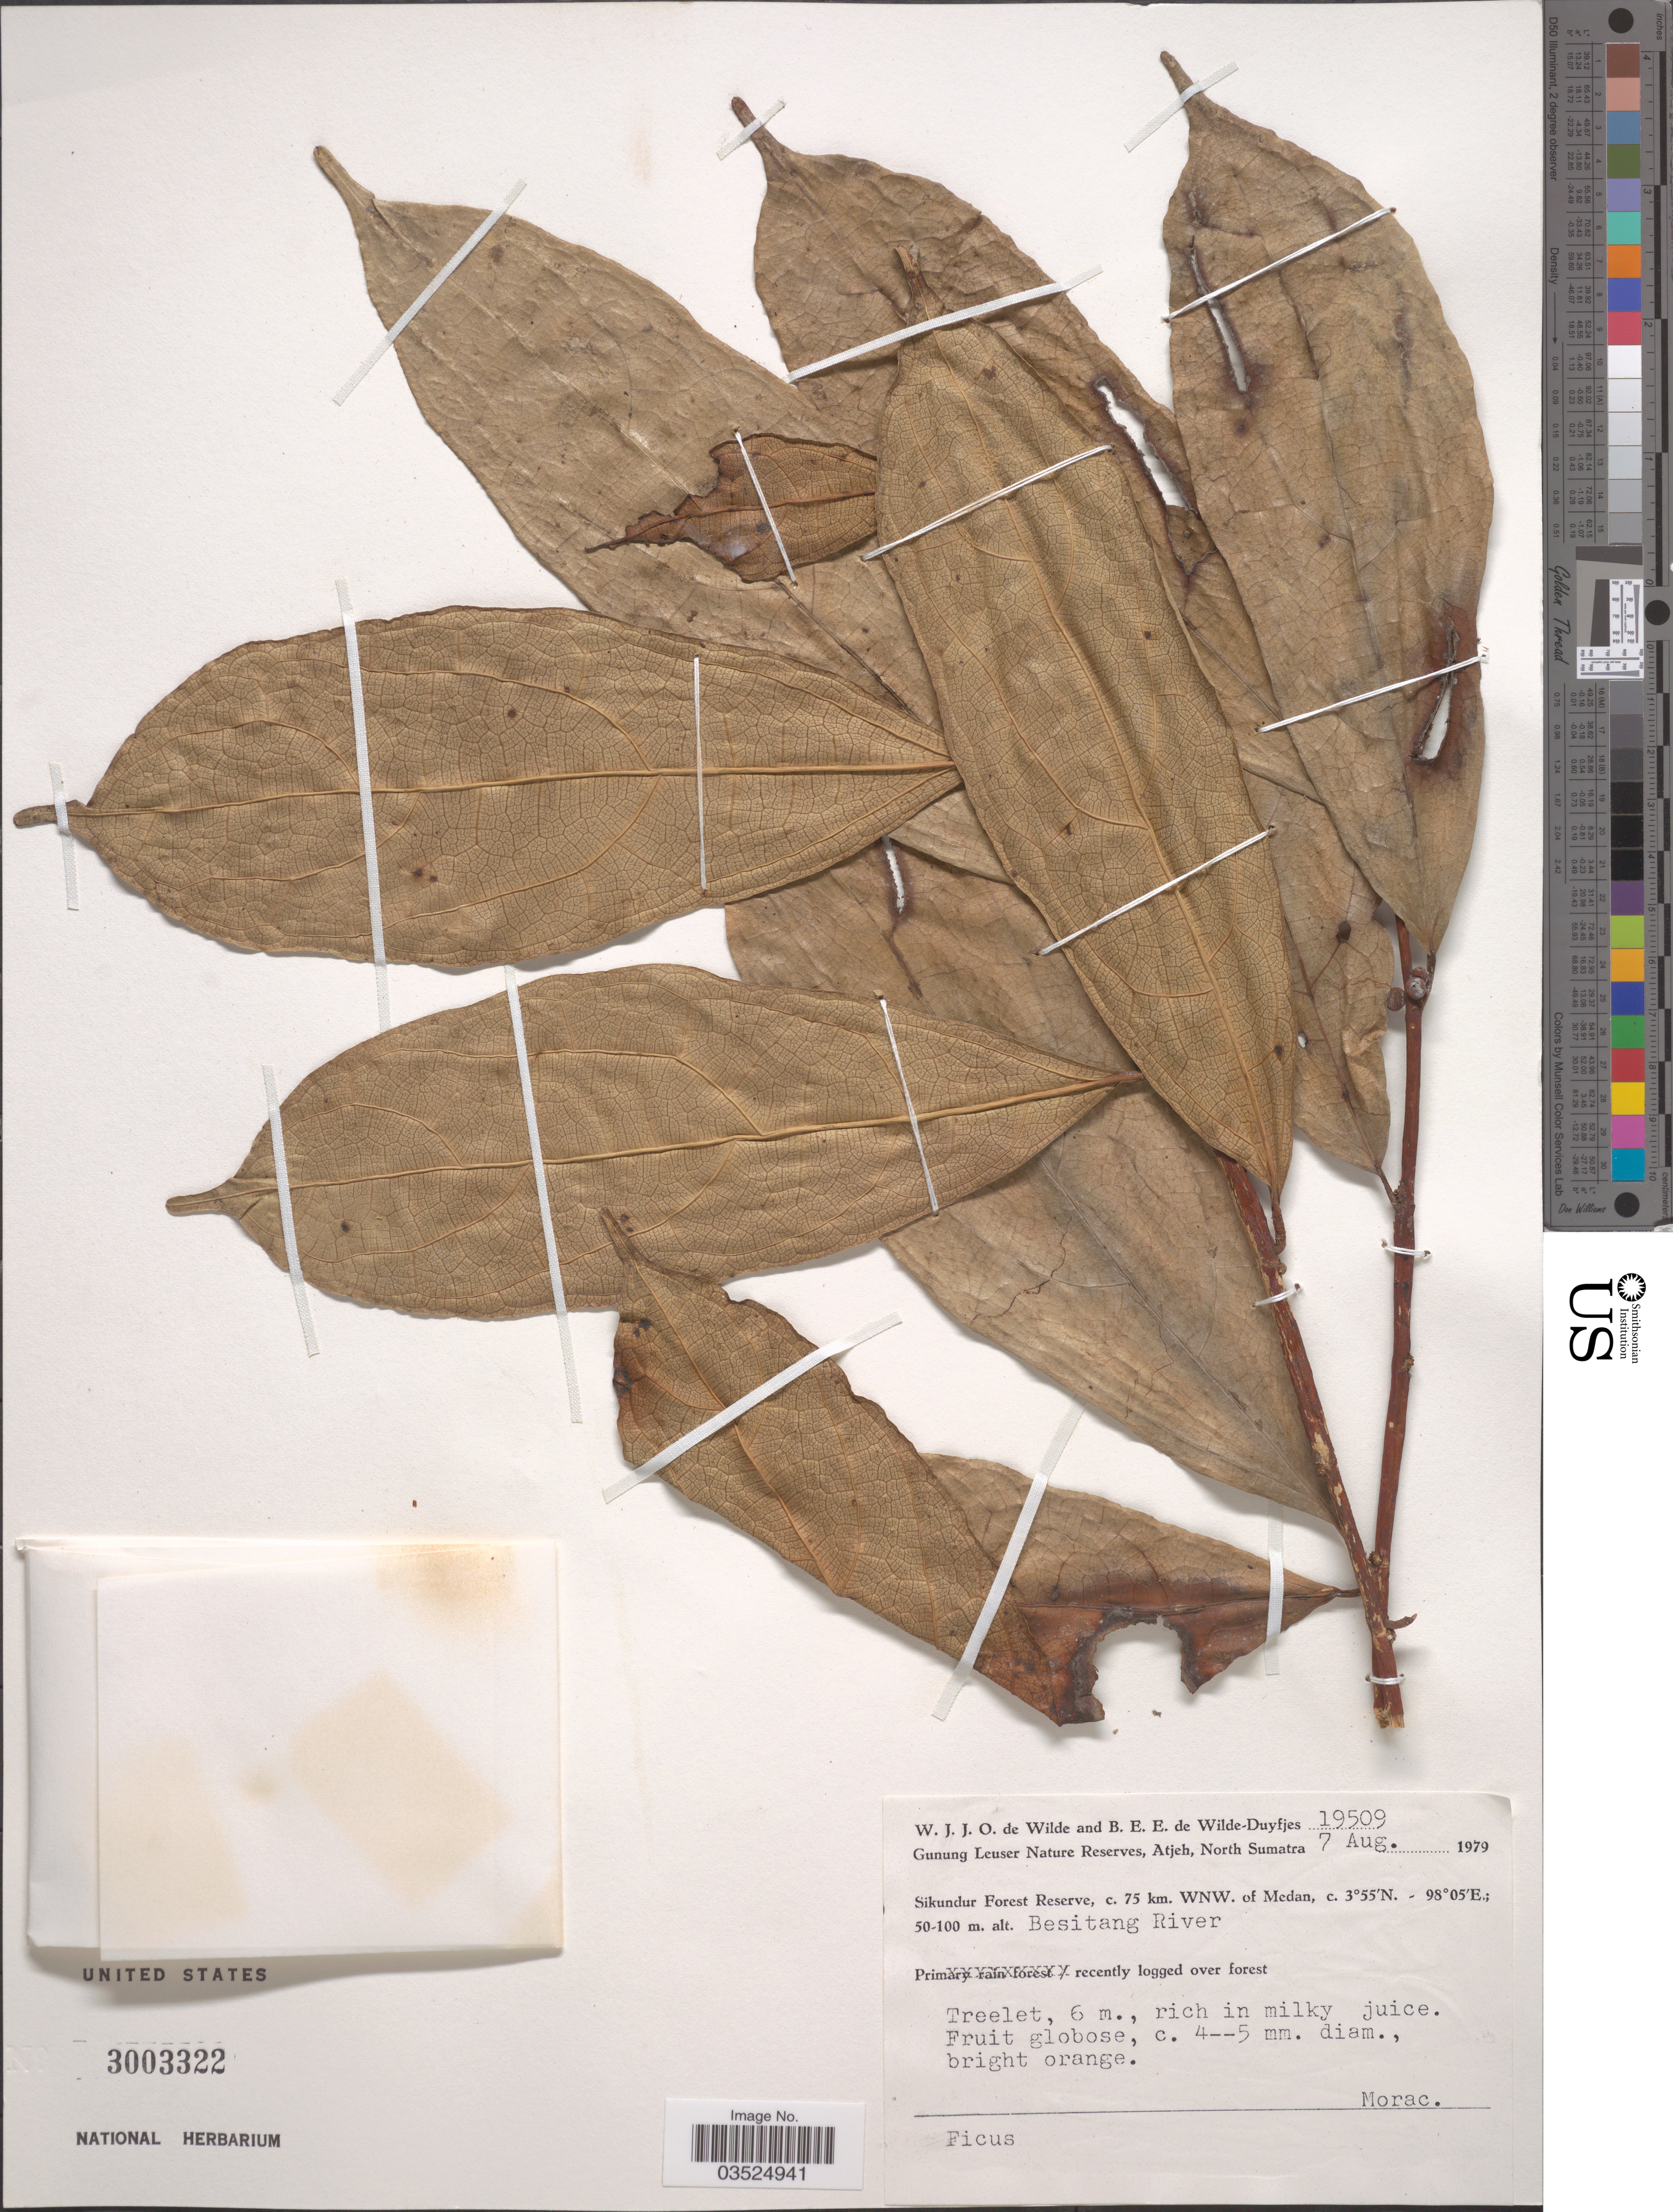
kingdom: Plantae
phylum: Tracheophyta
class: Magnoliopsida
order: Rosales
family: Moraceae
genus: Ficus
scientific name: Ficus sp.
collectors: W. J. de Wilde & B. E. de Wilde-Duyfjes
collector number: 19509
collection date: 1979-08-07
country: Indonesia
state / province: Sumatra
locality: Gunung Leuser Nature Reserve, Atjeh, North Sumatra. Sikundur Forest Reserve, c. 75 km. WNW. of Medan. Besitang River.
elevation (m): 50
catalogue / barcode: US 3003322